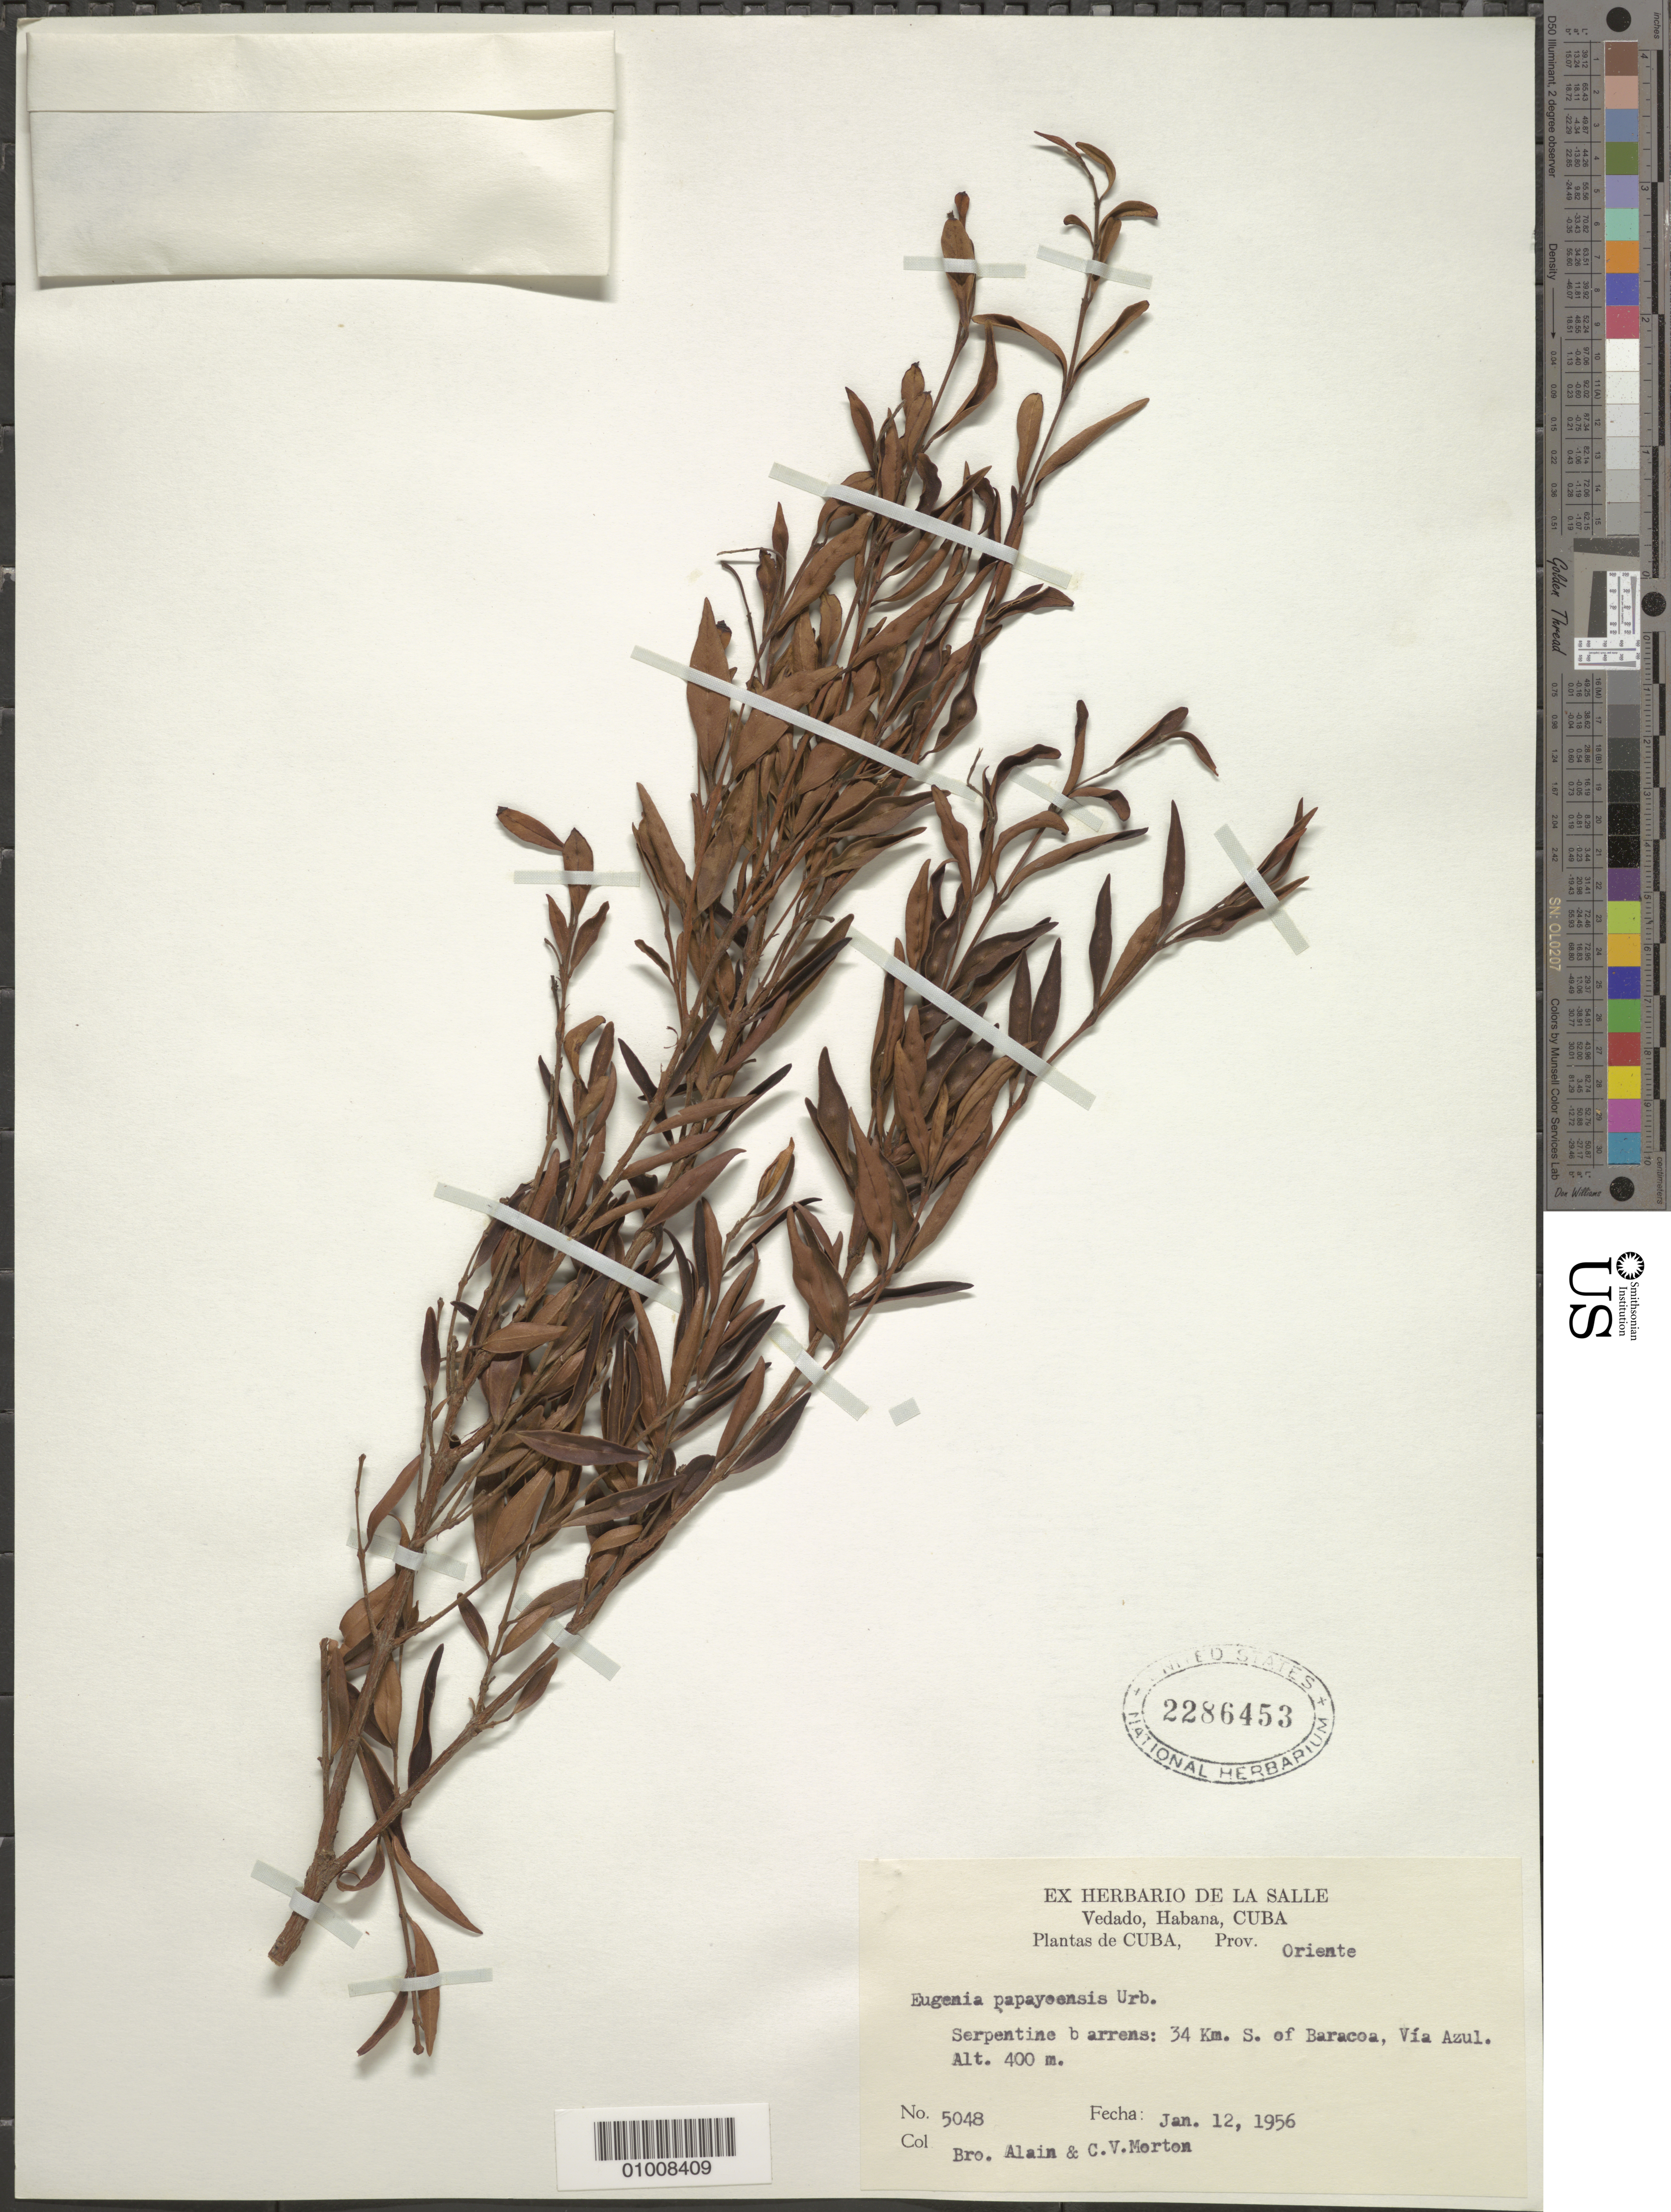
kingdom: Plantae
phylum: Tracheophyta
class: Magnoliopsida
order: Myrtales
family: Myrtaceae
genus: Eugenia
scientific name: Eugenia papayoensis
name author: Urb.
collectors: A. H. Liogier & C. V. Morton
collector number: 5048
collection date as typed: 12 Jan 1956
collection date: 1956-01-12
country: Cuba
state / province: Guantanamo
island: Cuba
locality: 34 km south of Baracoa, Vía Azul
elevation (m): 400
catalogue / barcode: US 2286453